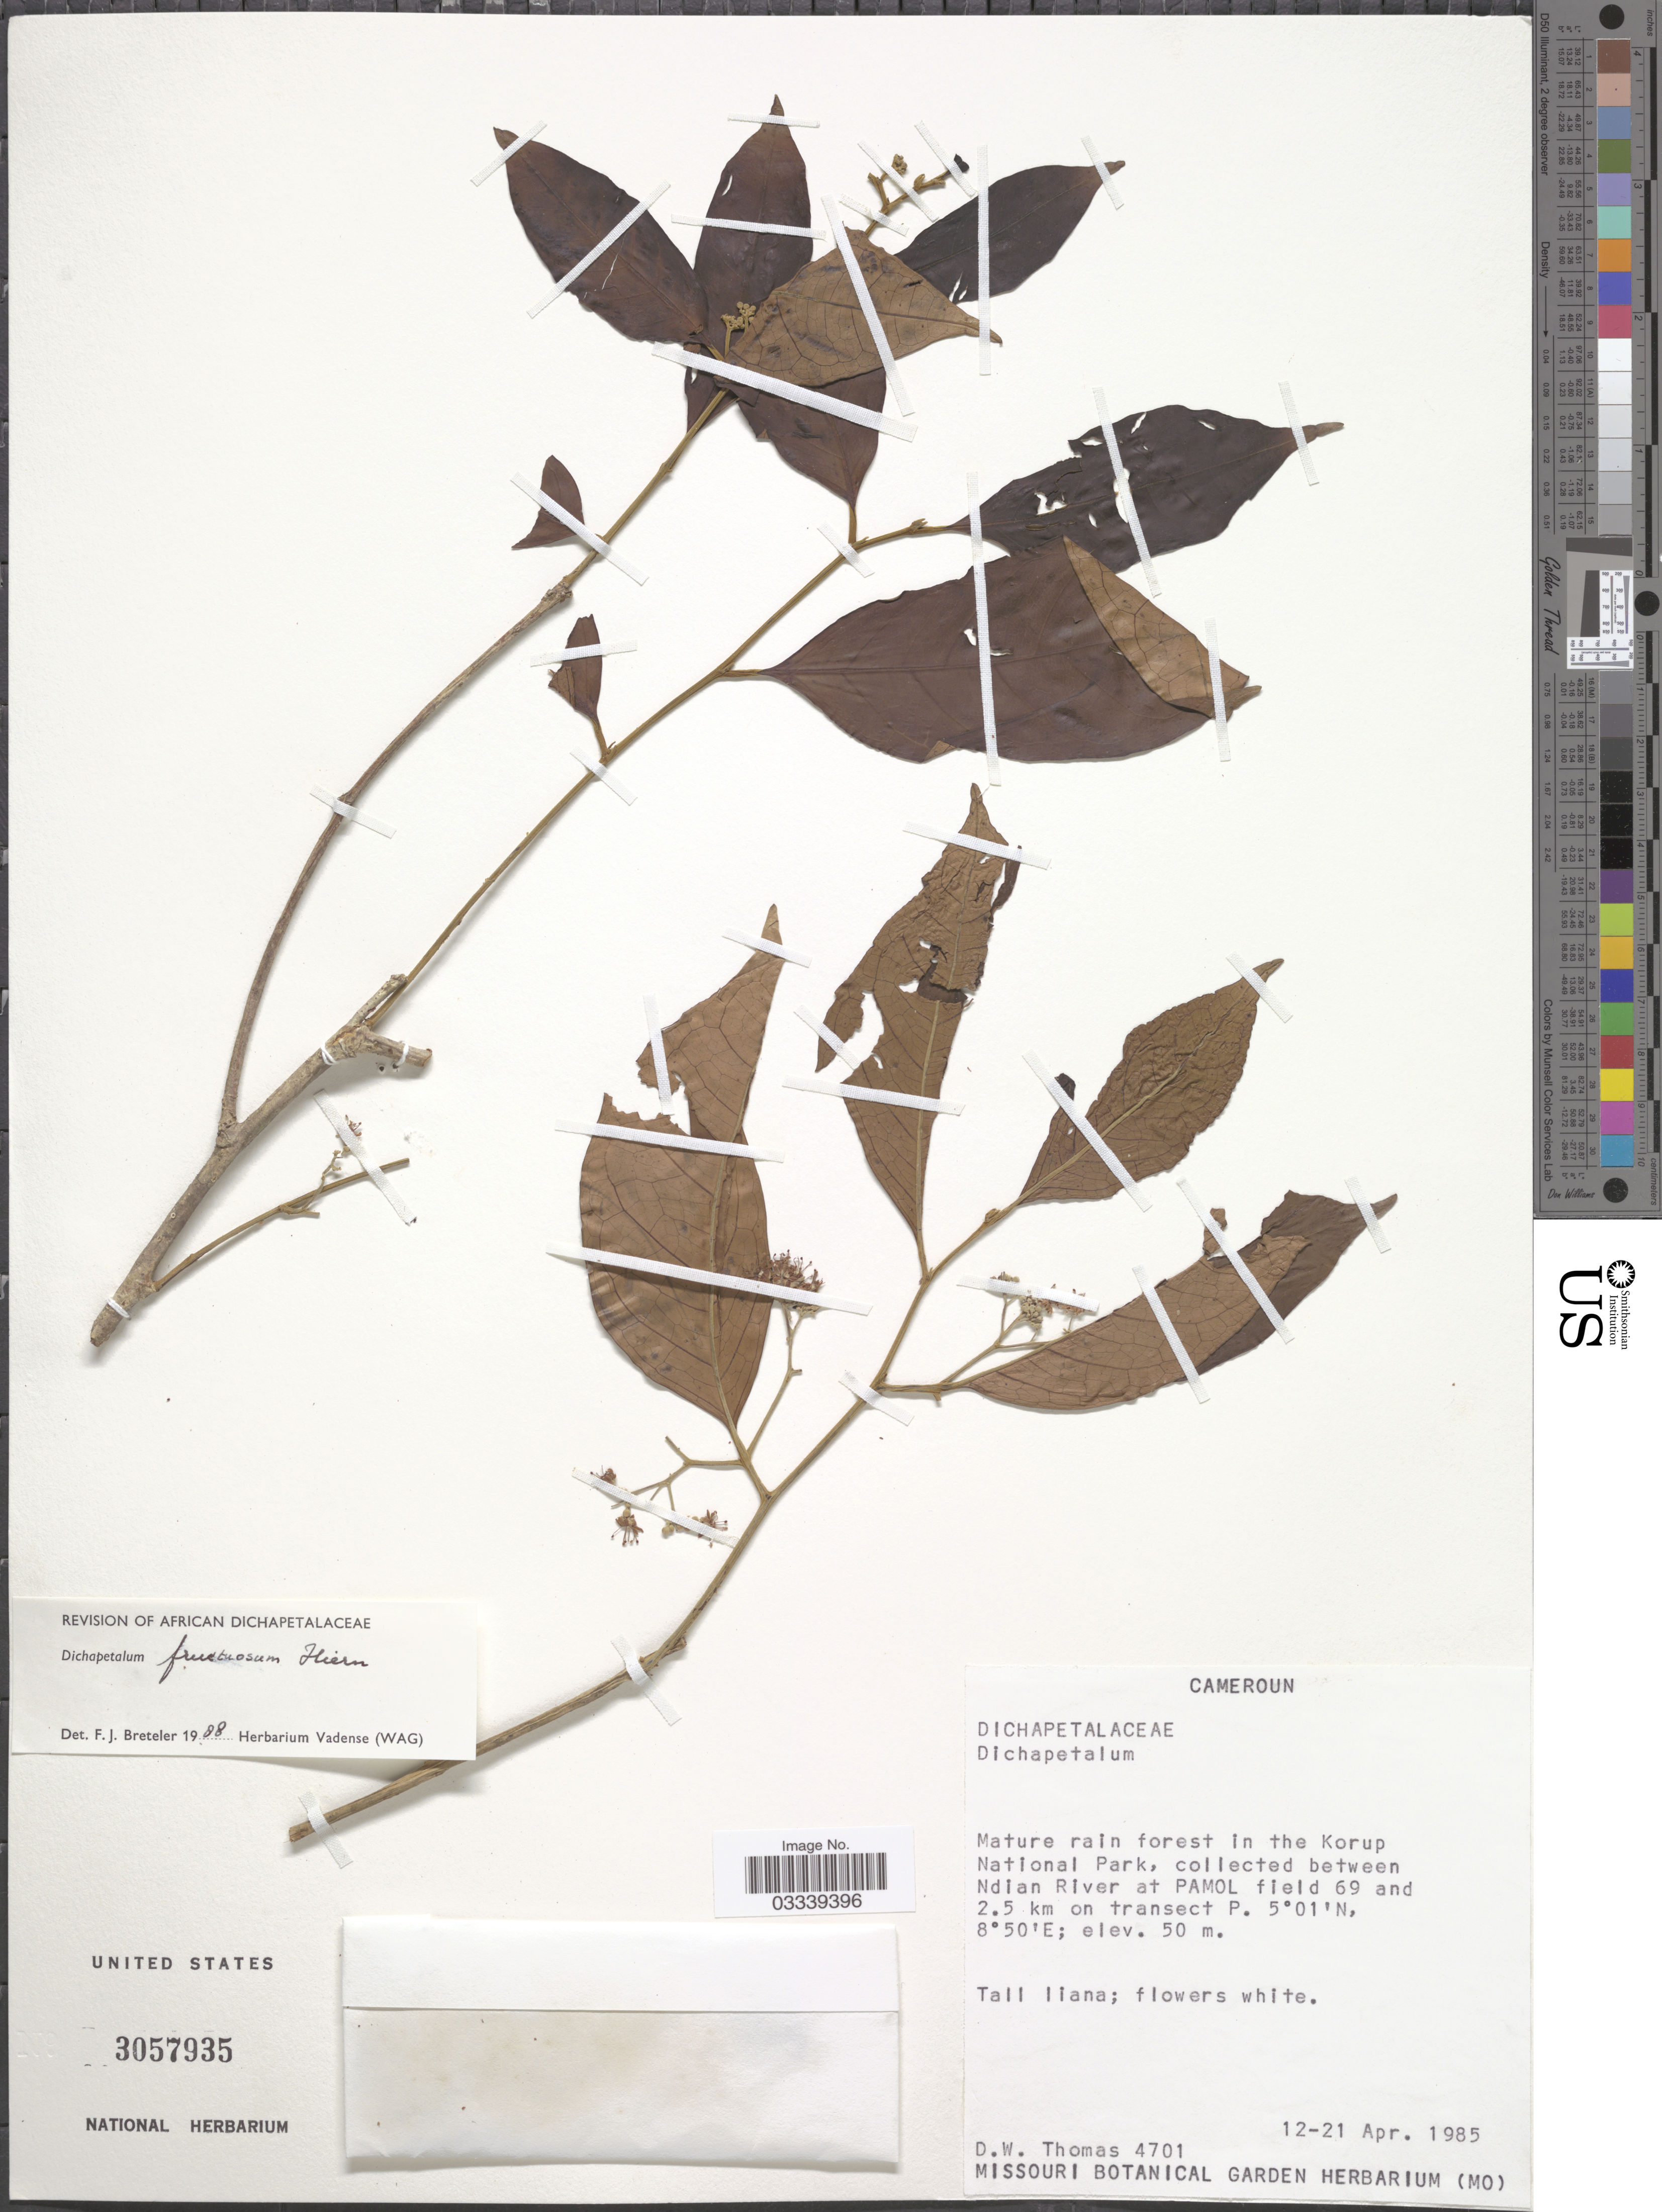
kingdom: Plantae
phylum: Tracheophyta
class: Magnoliopsida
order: Malpighiales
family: Dichapetalaceae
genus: Dichapetalum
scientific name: Dichapetalum fructuosum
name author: Hiern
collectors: D. W. Thomas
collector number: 4701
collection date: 1985-04-12/1985-04-21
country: Cameroon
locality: Mature rain forest in the Korup National Park, collected between Ndian River at Pamol field 69 and 2.5 km on transect P.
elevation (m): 50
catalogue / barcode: US 3057935